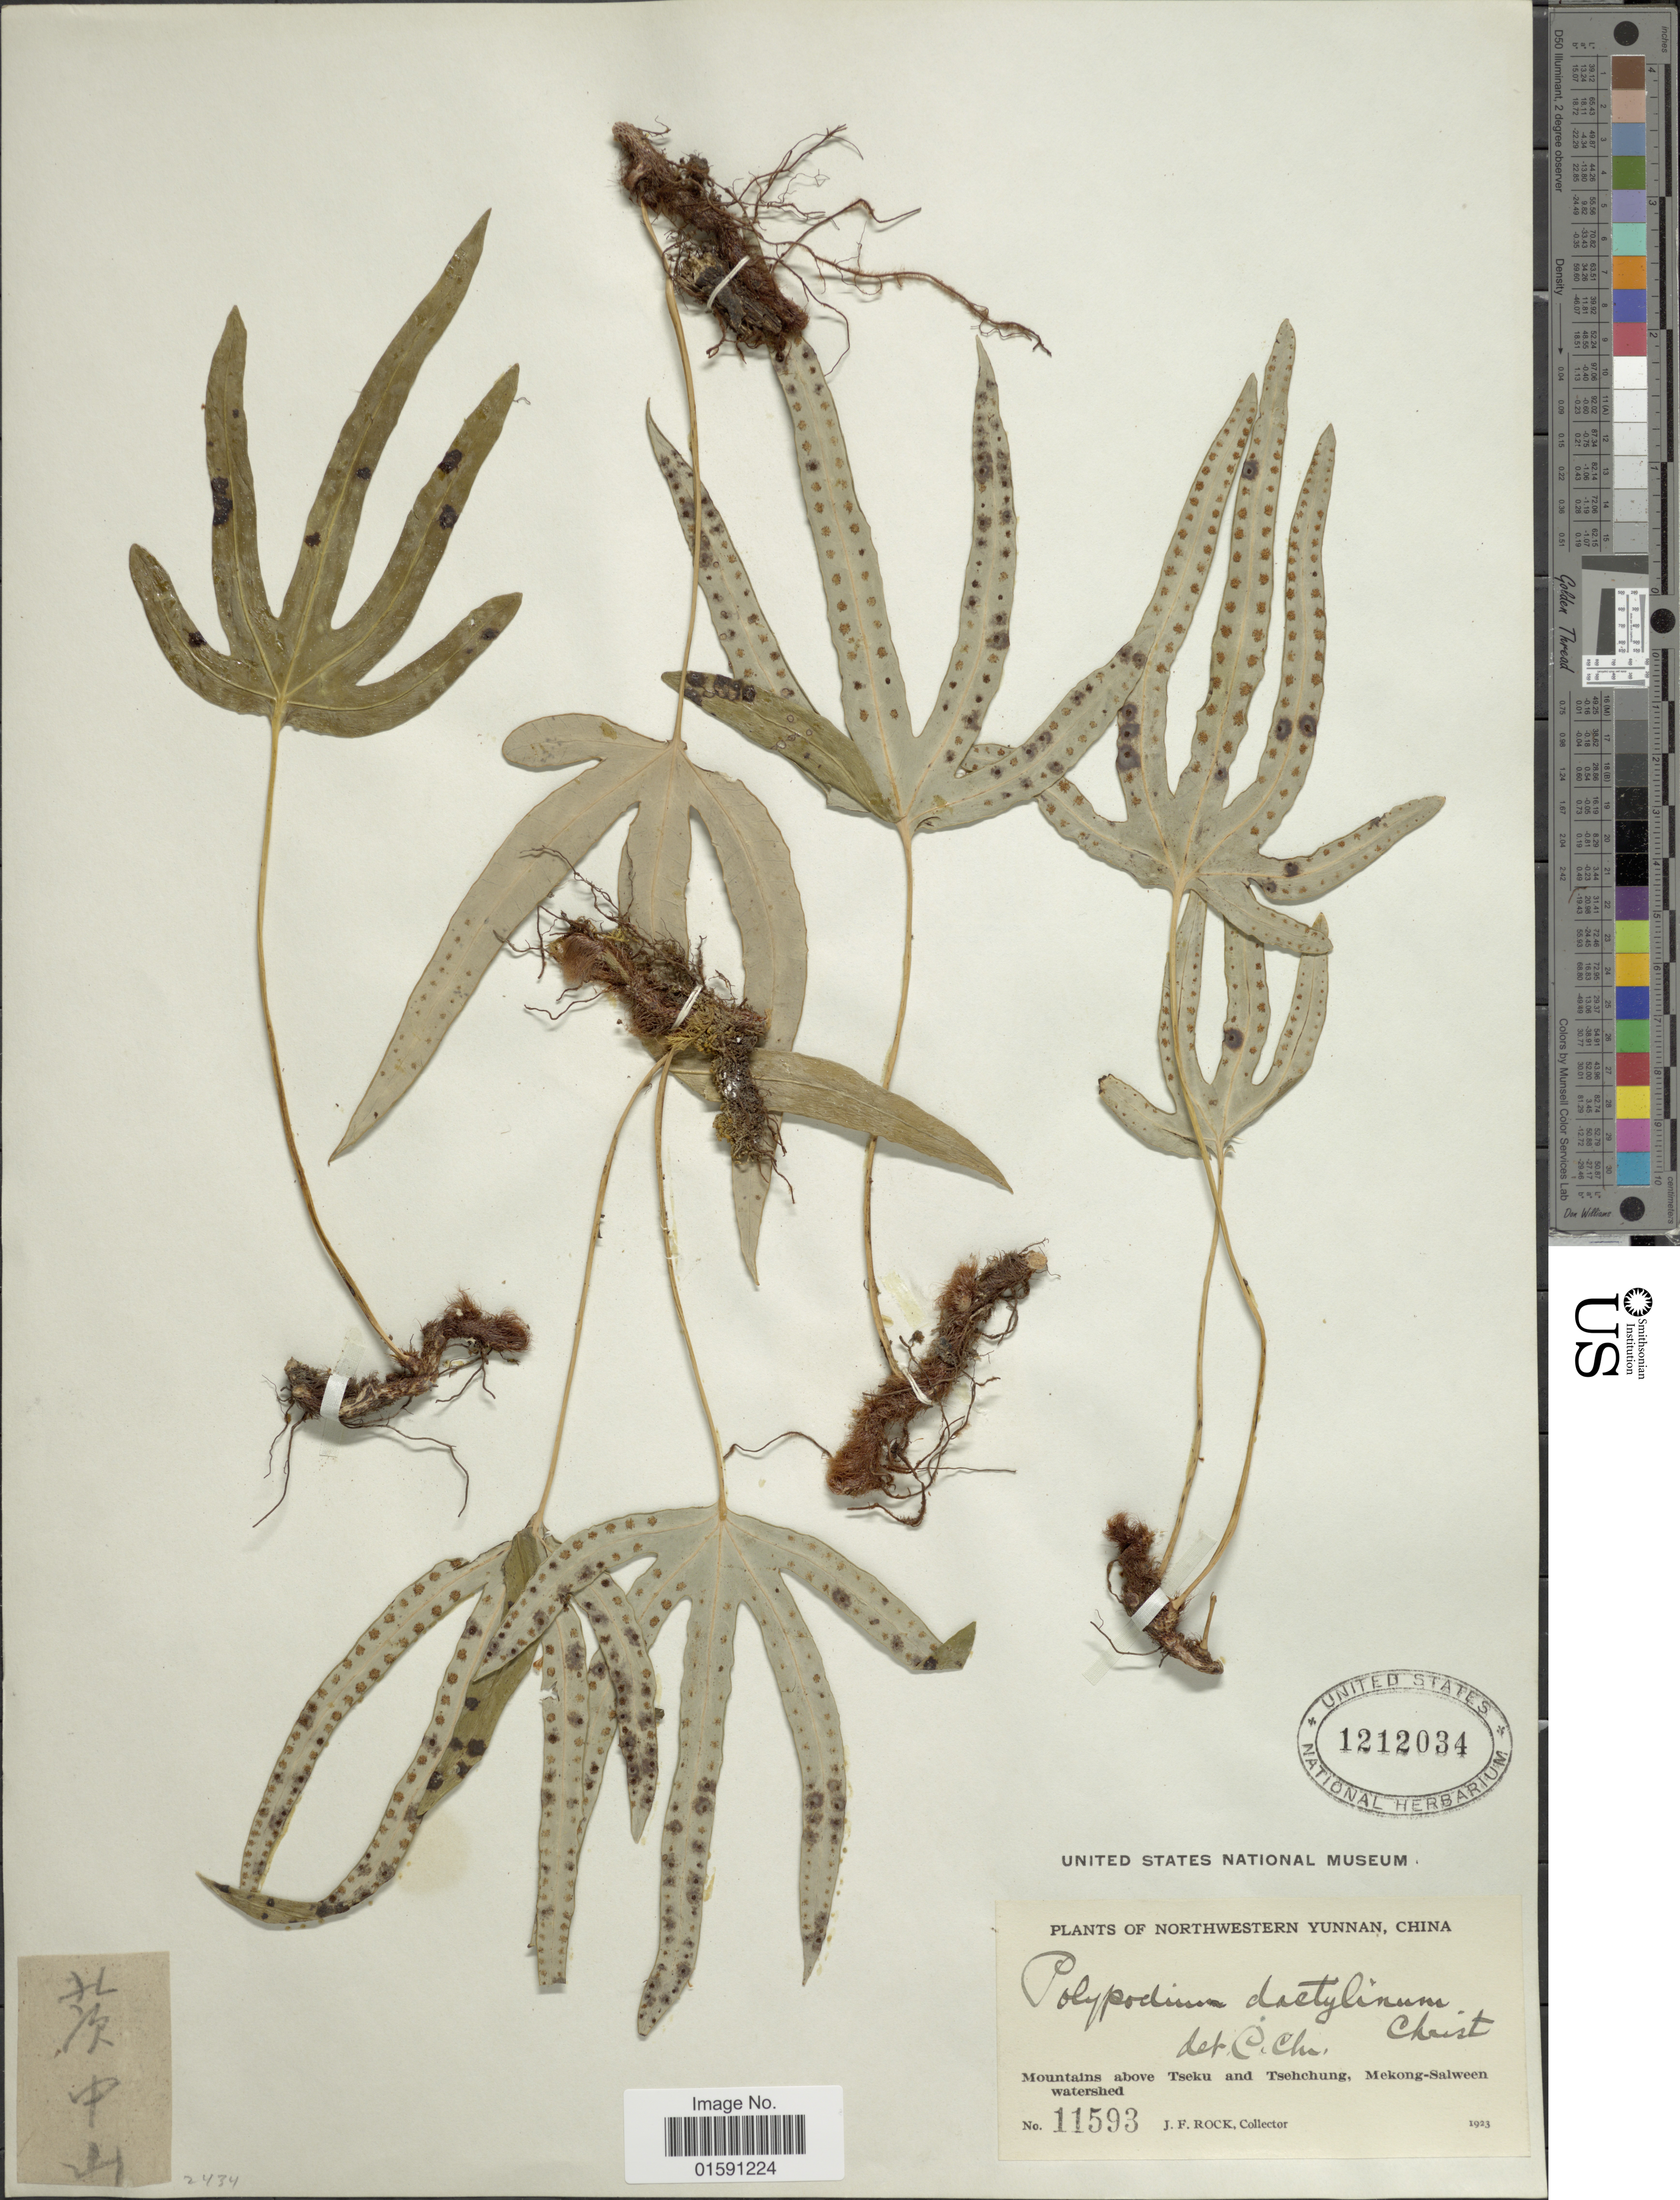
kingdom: Plantae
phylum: Tracheophyta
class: Polypodiopsida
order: Polypodiales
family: Polypodiaceae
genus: Selliguea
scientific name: Selliguea dactylina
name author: (Christ) S. L. Yu et al.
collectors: J. Rock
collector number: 11593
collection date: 1923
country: China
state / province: Yunnan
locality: Mountains above Tseki and Tsechung, Mekong-Salween watershed. Northeastern Yunnan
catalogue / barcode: US 1212034